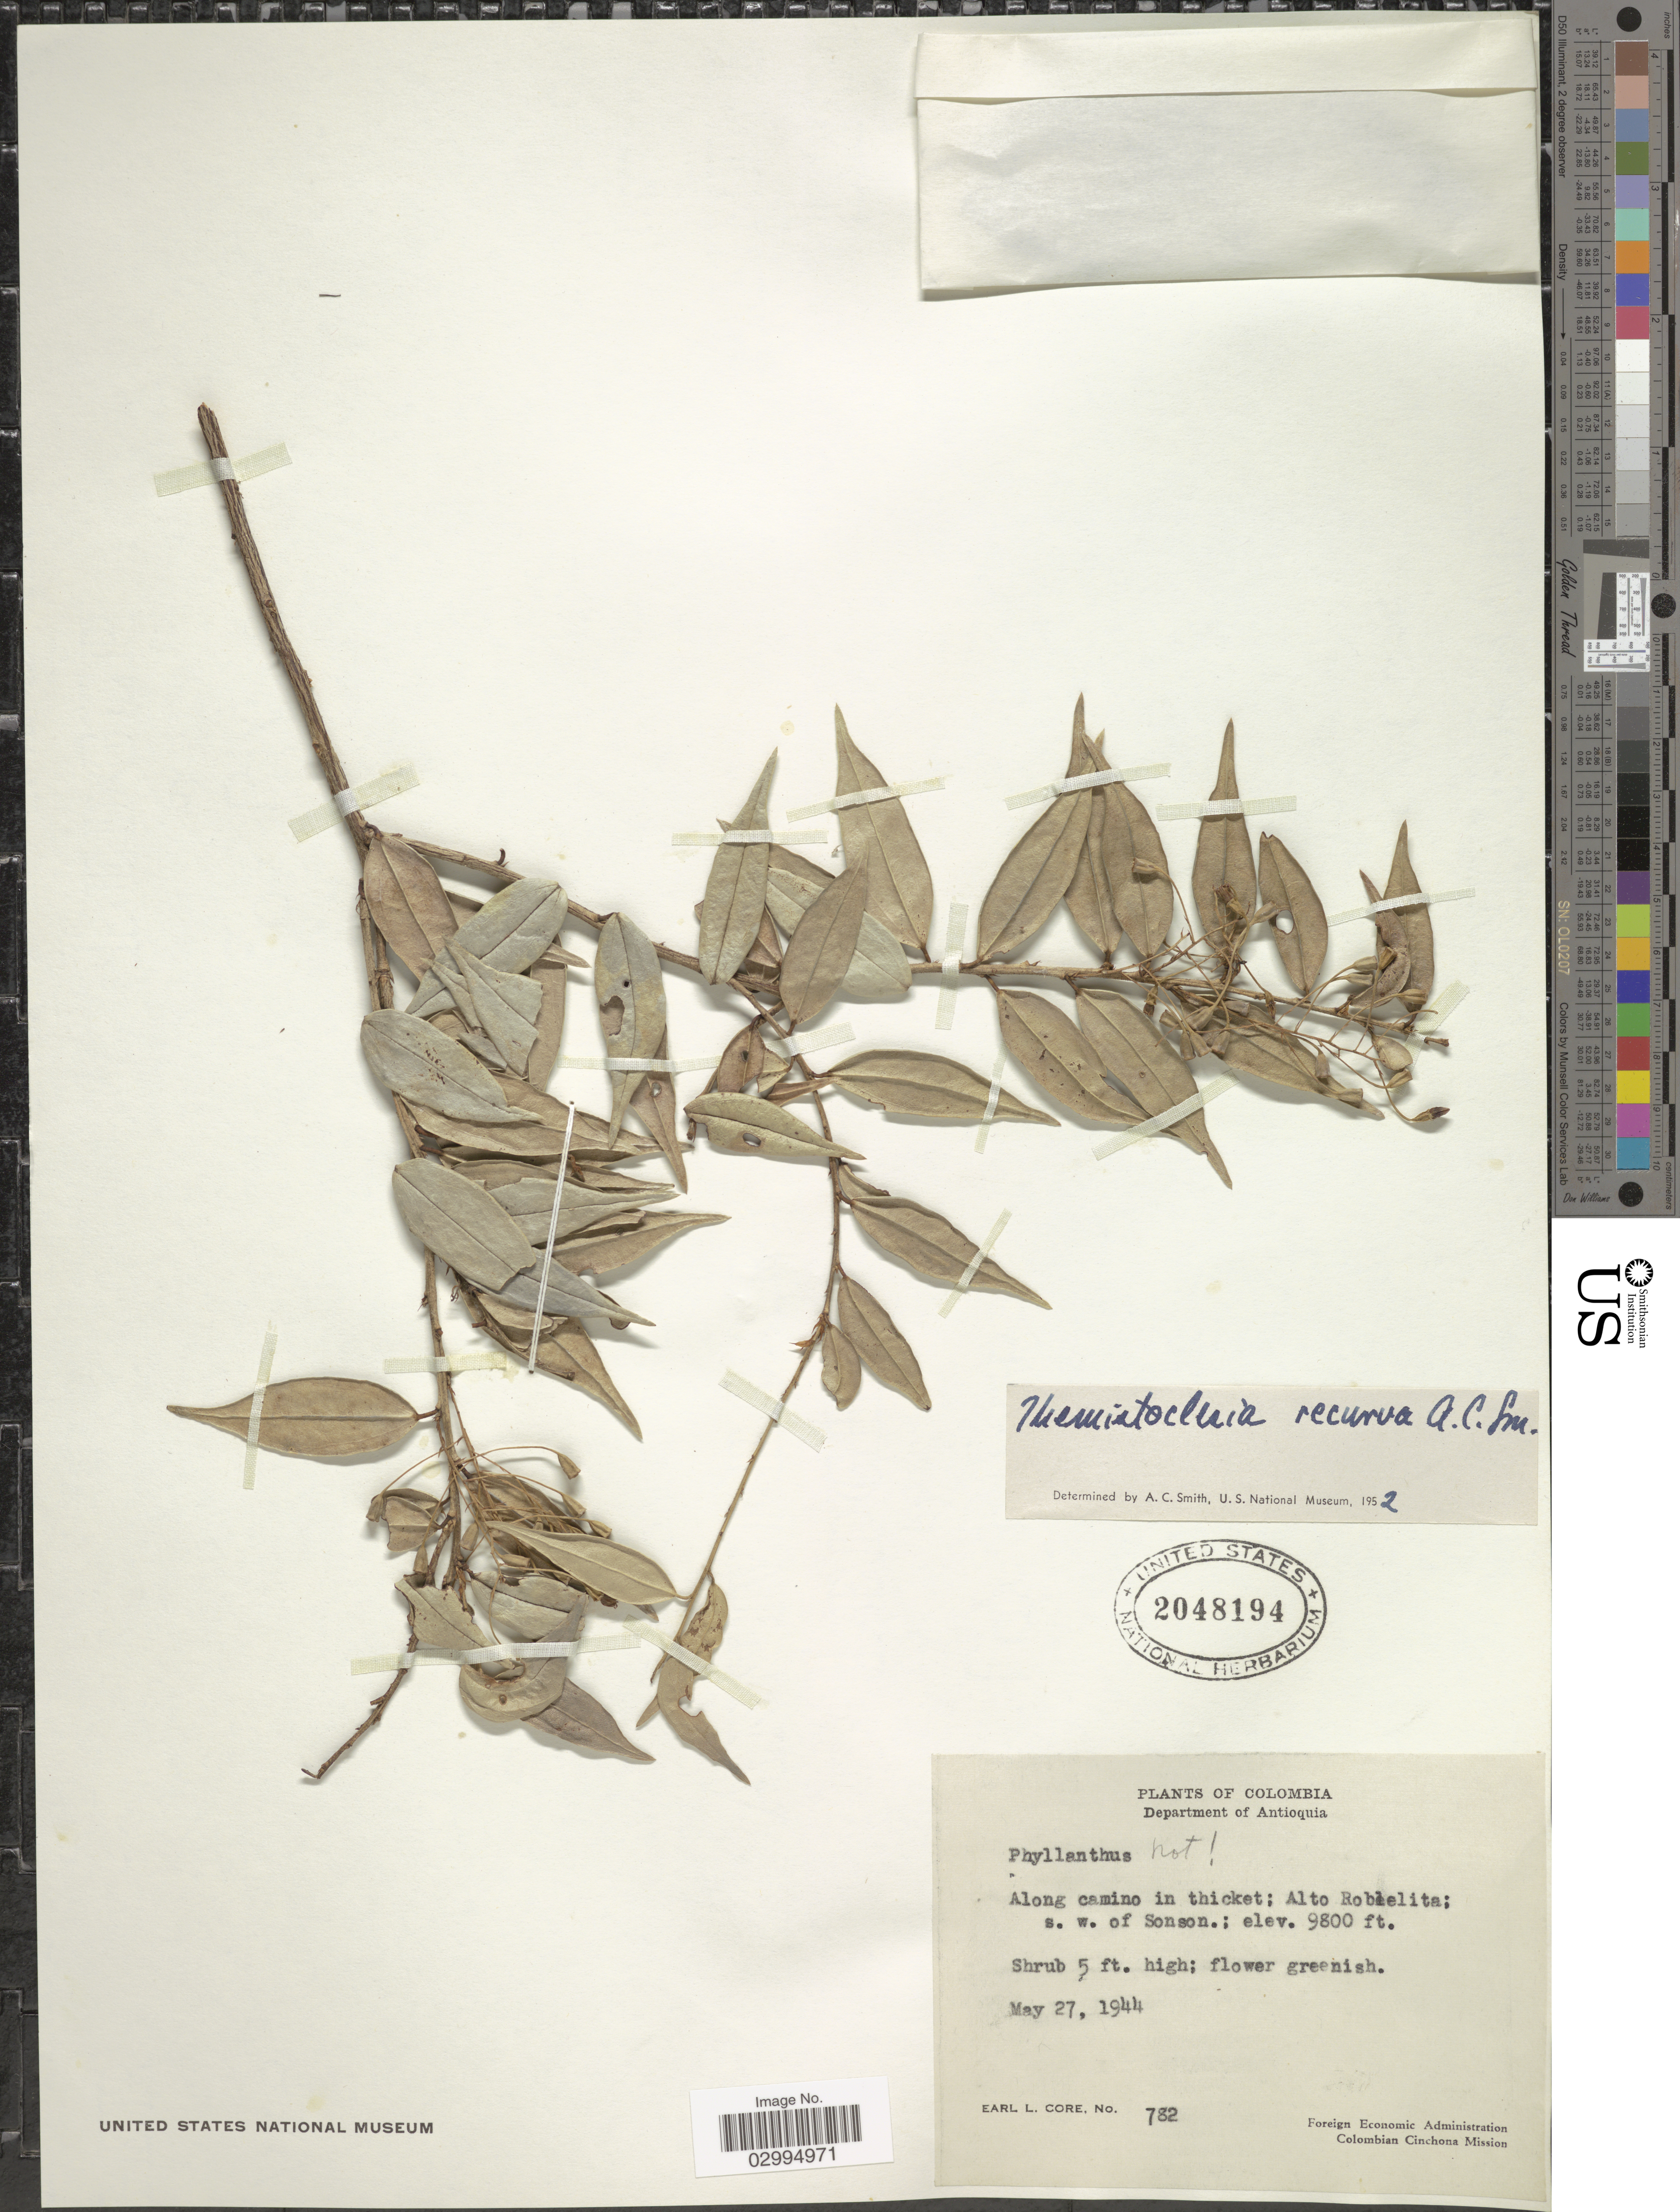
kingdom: Plantae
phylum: Tracheophyta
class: Magnoliopsida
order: Ericales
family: Ericaceae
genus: Themistoclesia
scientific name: Themistoclesia recurva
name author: A.C. Sm.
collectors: E. Core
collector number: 782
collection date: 1944-05-27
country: Colombia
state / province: Antioquia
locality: Department of Antioquia. Along camino in thicket; Alto Roblelita; s.w. of Sonson.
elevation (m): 2987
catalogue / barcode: US 2048194